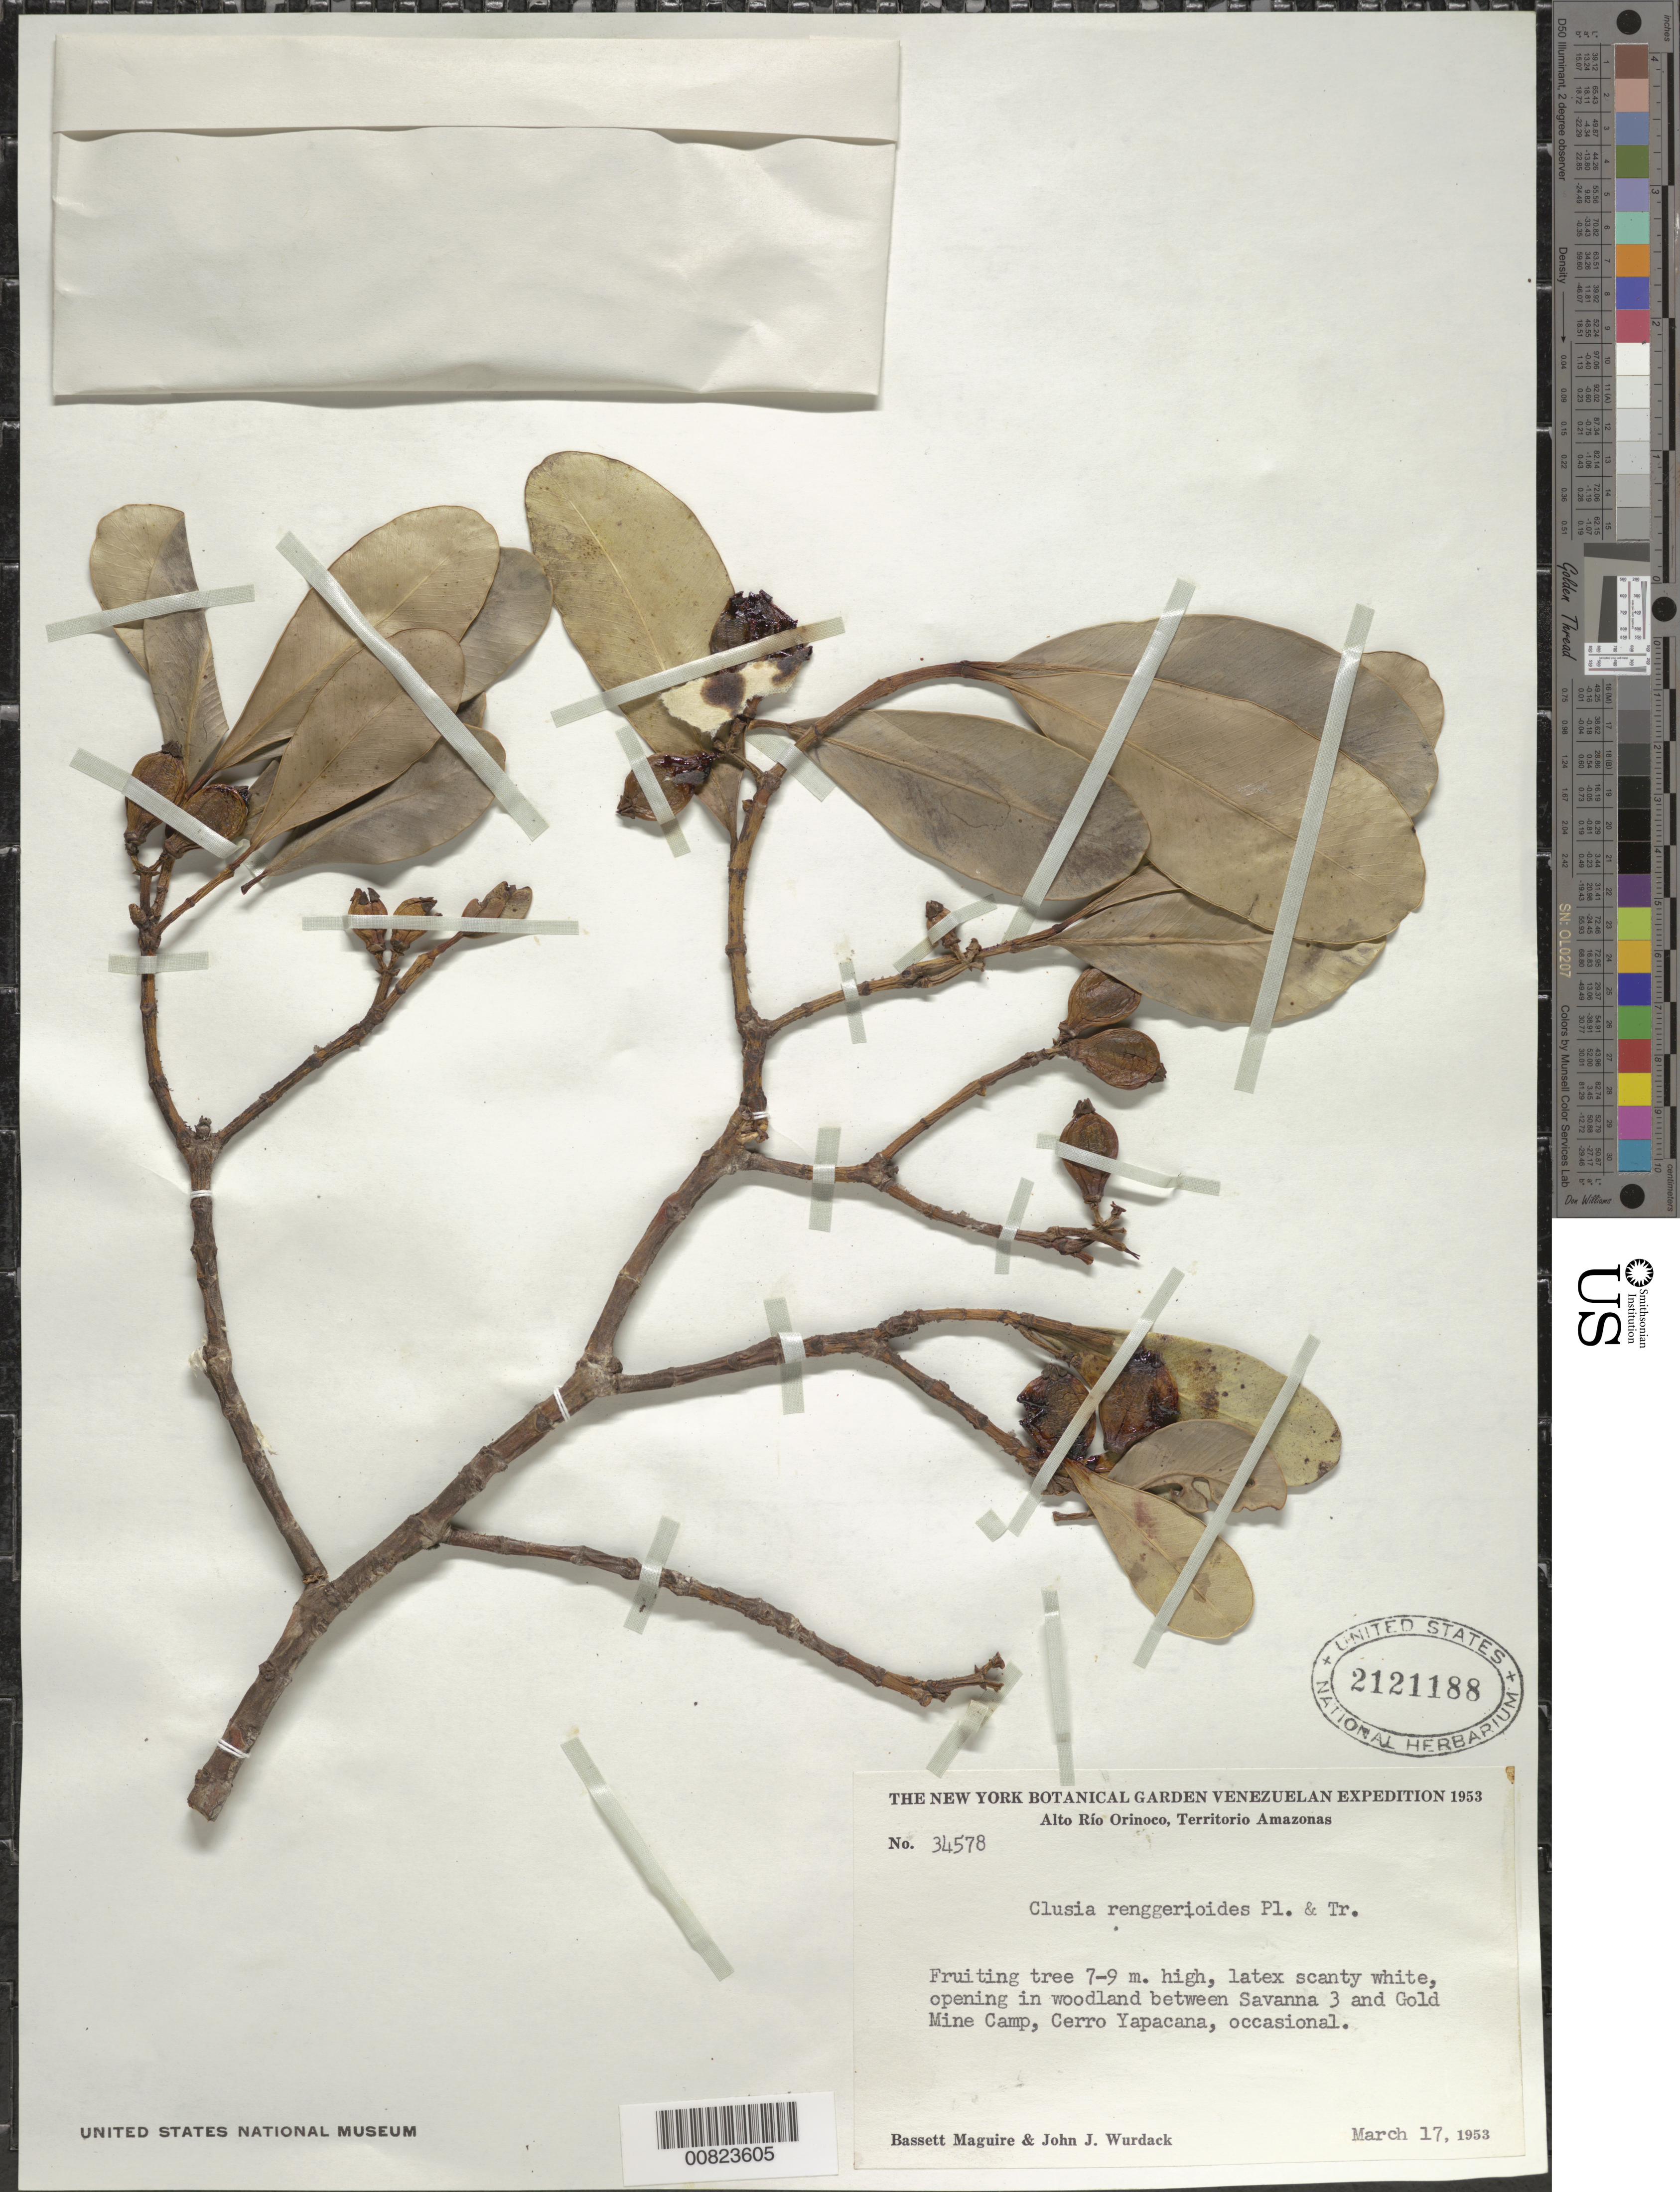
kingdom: Plantae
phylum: Tracheophyta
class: Magnoliopsida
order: Malpighiales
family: Clusiaceae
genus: Clusia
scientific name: Clusia renggerioides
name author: Planch. & Triana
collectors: B. Maguire & J. J. Wurdack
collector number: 34578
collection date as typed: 17-Mar-53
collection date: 1953-03-17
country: Venezuela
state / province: Amazonas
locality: Alto Río Orinoco, Cerro Yapacána, gold mine camp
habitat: Opening in woodland between Savanna 3 and Gold Mine Camp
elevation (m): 120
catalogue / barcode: US 2121188